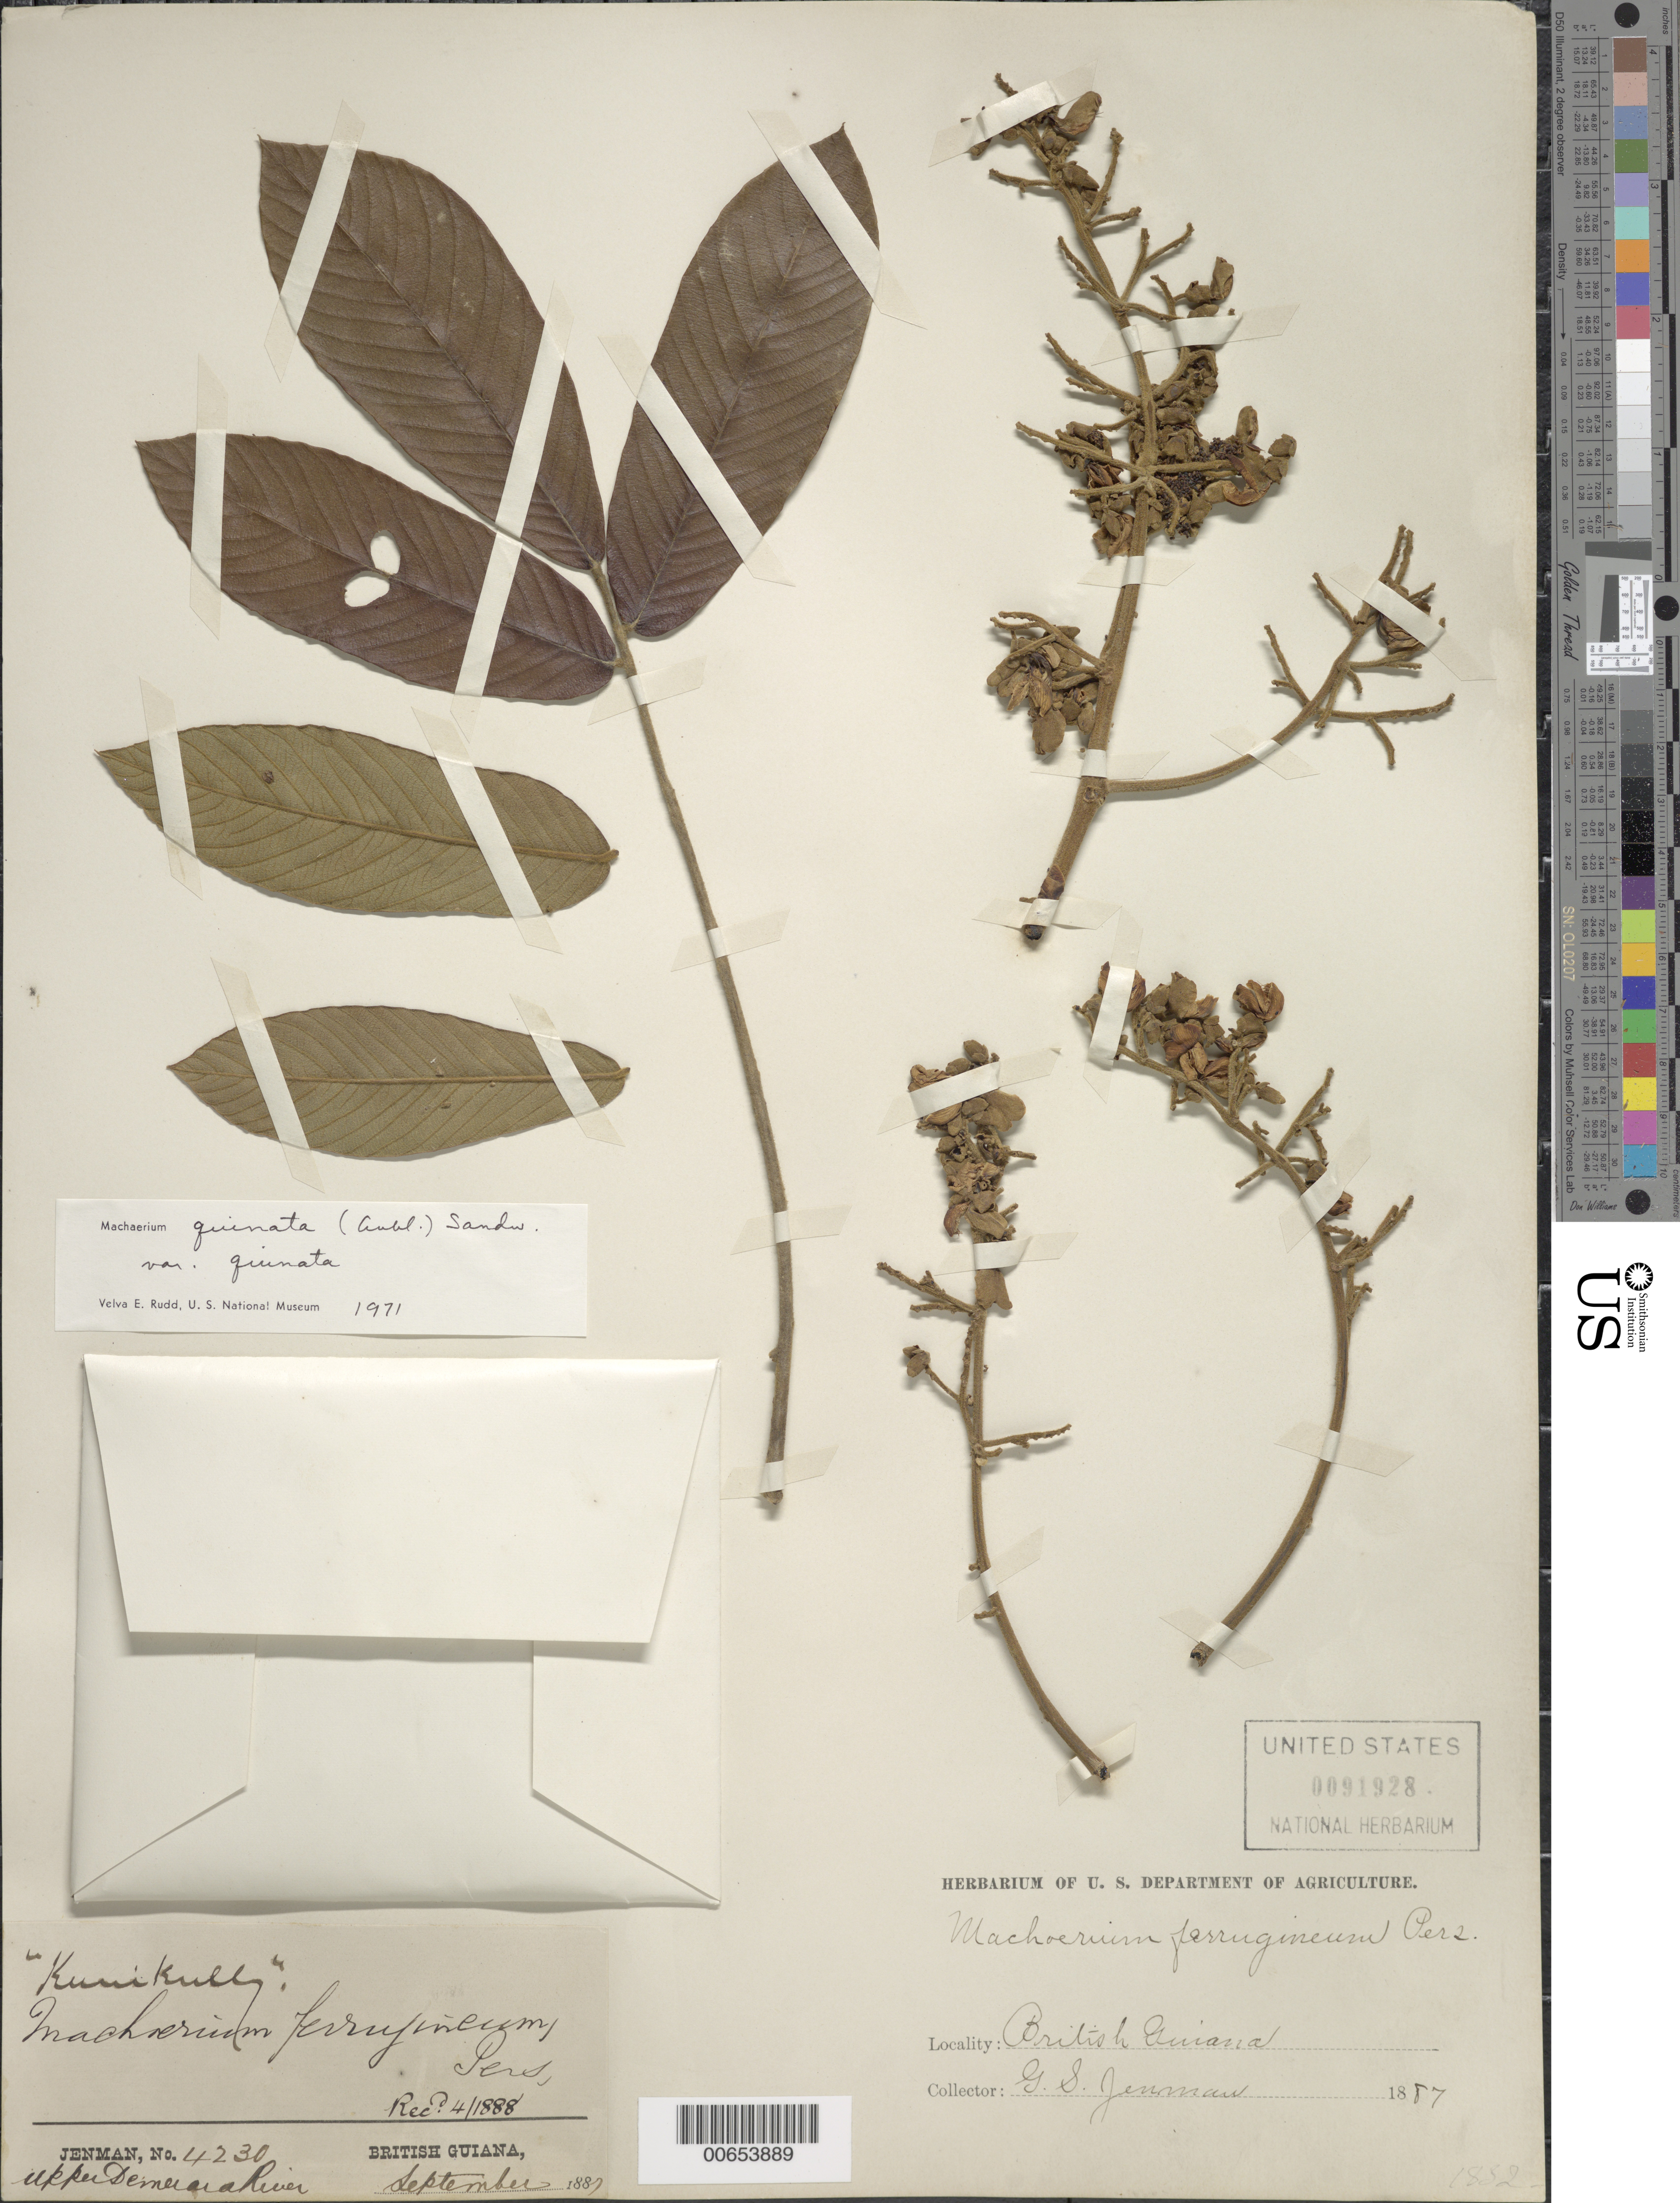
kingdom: Plantae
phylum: Tracheophyta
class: Magnoliopsida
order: Fabales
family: Fabaceae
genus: Machaerium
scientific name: Machaerium quinatum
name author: (Aubl.) Sandwith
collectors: G. S. Jenman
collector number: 4230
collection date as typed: September 1887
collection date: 1887-09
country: Guyana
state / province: U. Demerara-Berbice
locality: Upper Demerara River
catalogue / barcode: US 91928